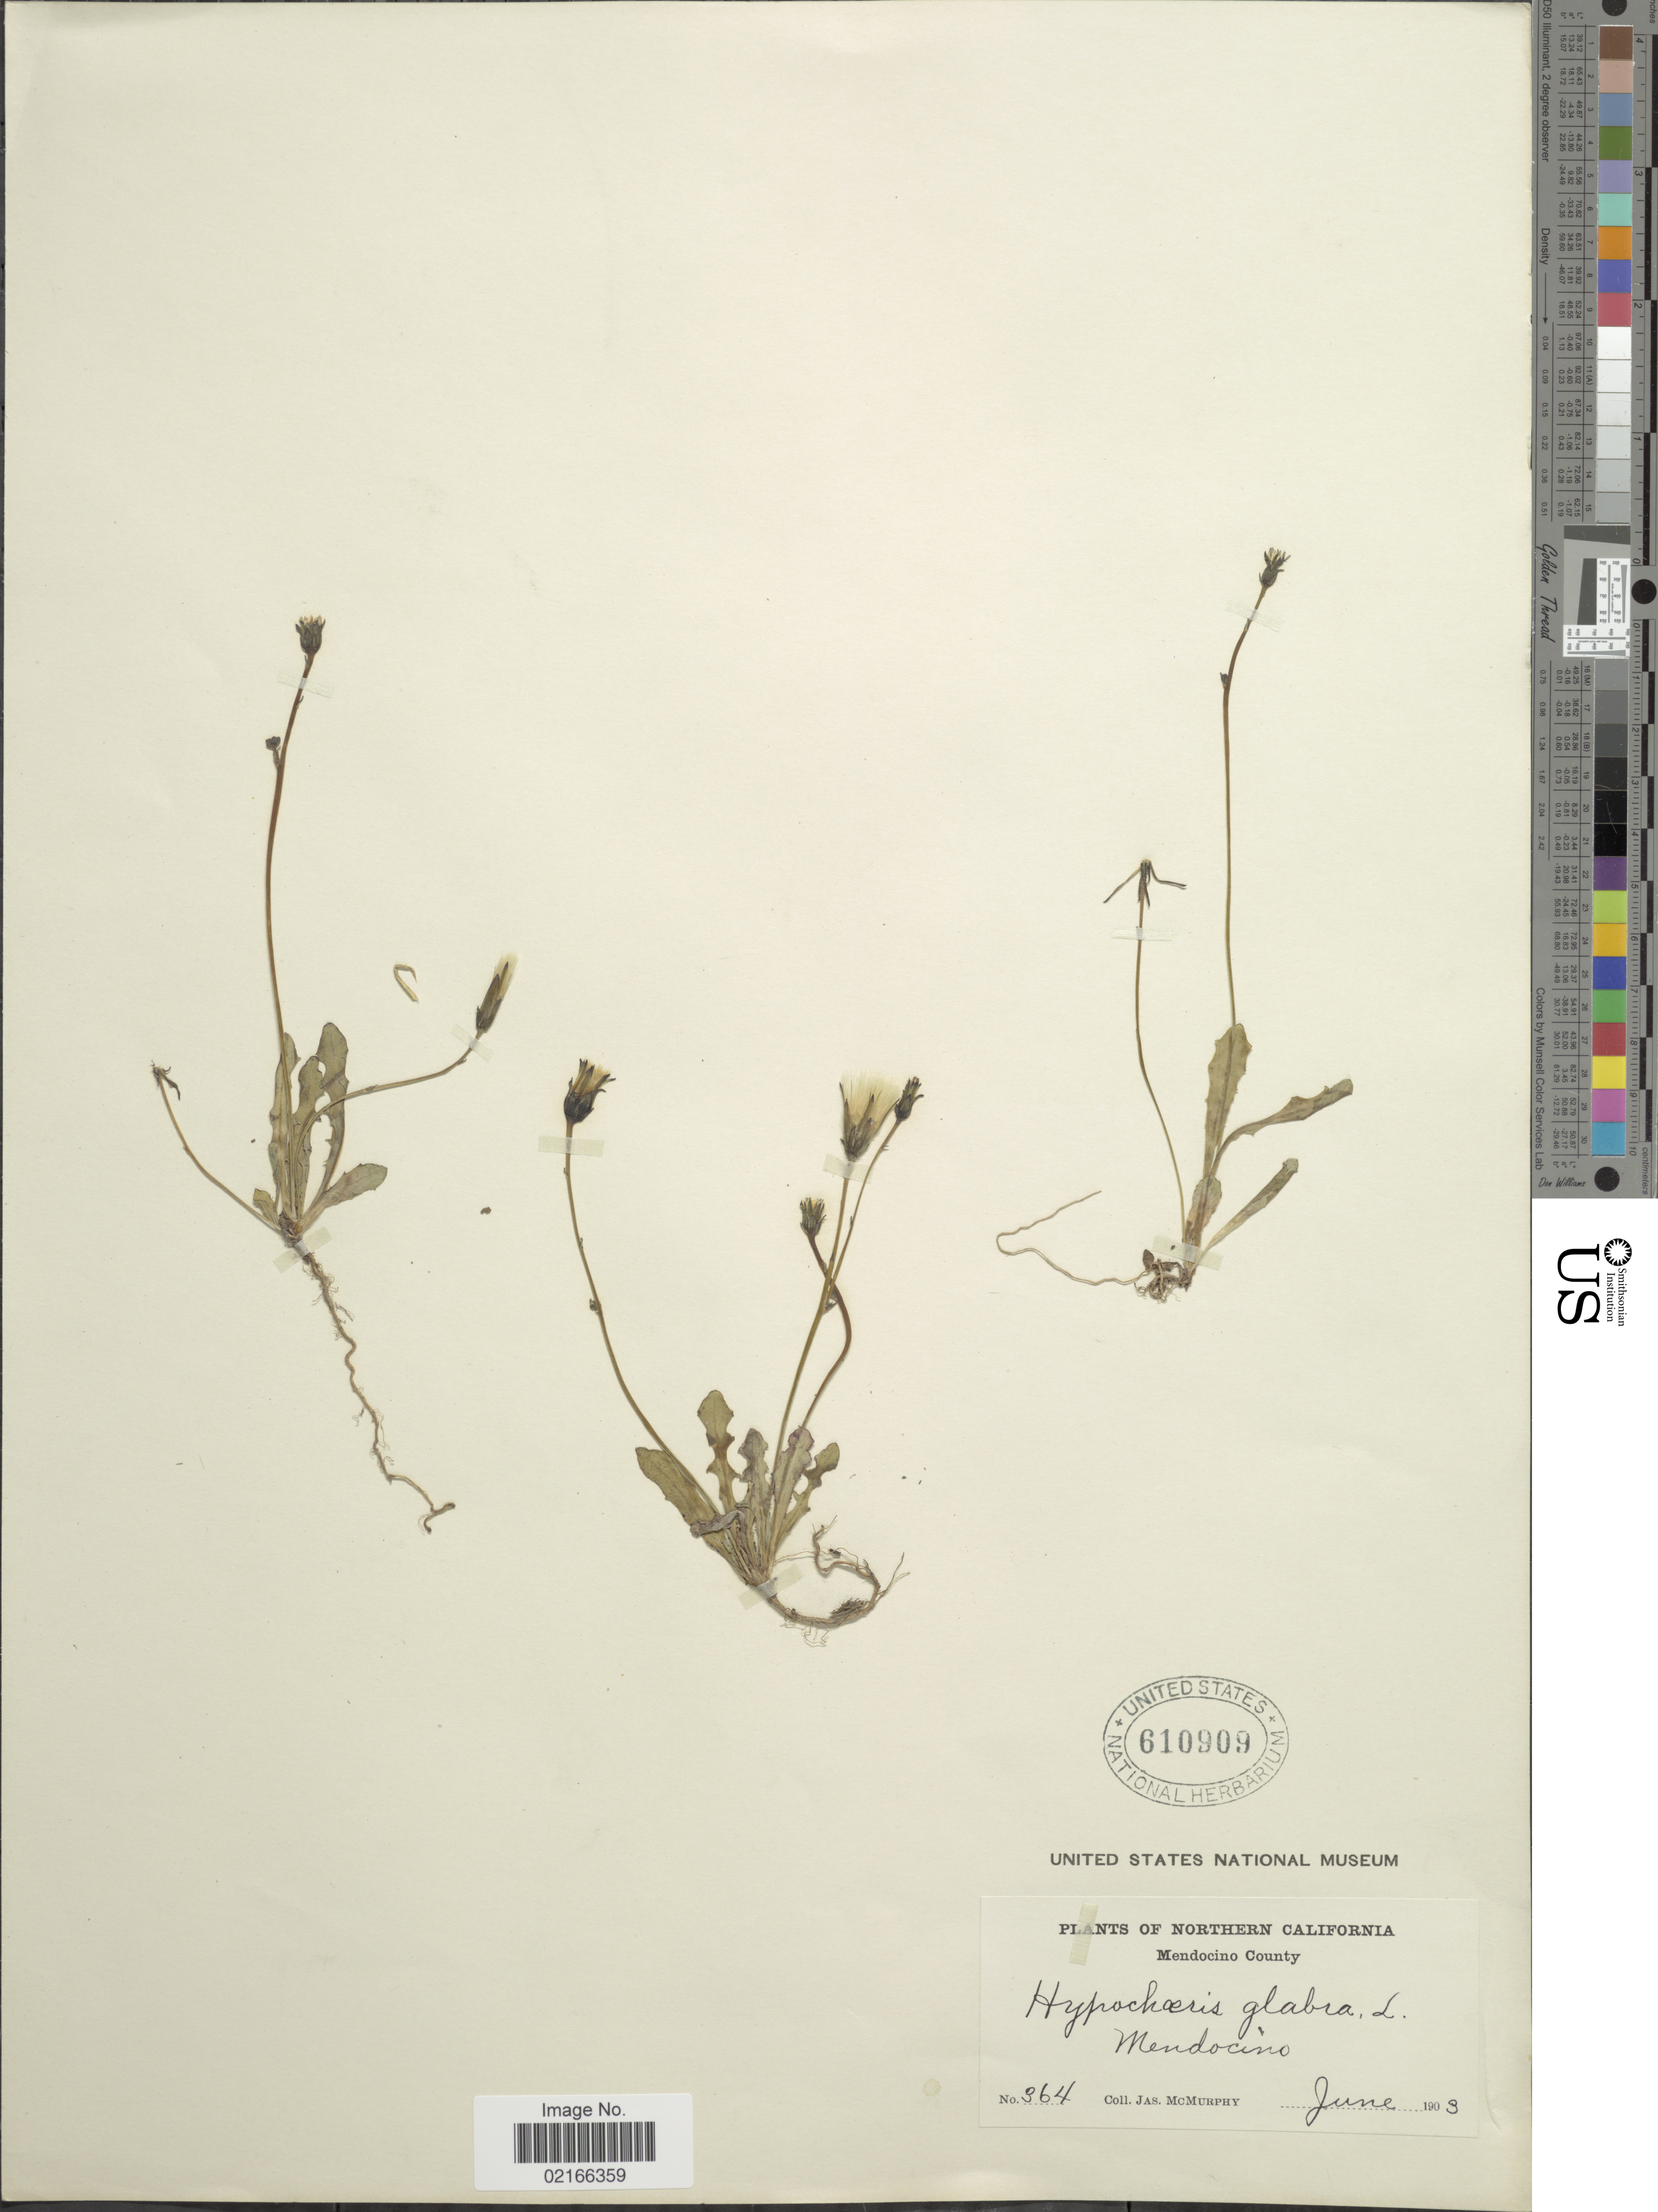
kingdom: Plantae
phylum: Tracheophyta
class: Magnoliopsida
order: Asterales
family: Asteraceae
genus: Hypochaeris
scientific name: Hypochaeris glabra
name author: L.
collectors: J. McMurphy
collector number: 364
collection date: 1903-06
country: United States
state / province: California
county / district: Mendocino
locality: Northern California. Mendocino County. Mendocino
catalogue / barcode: US 610909